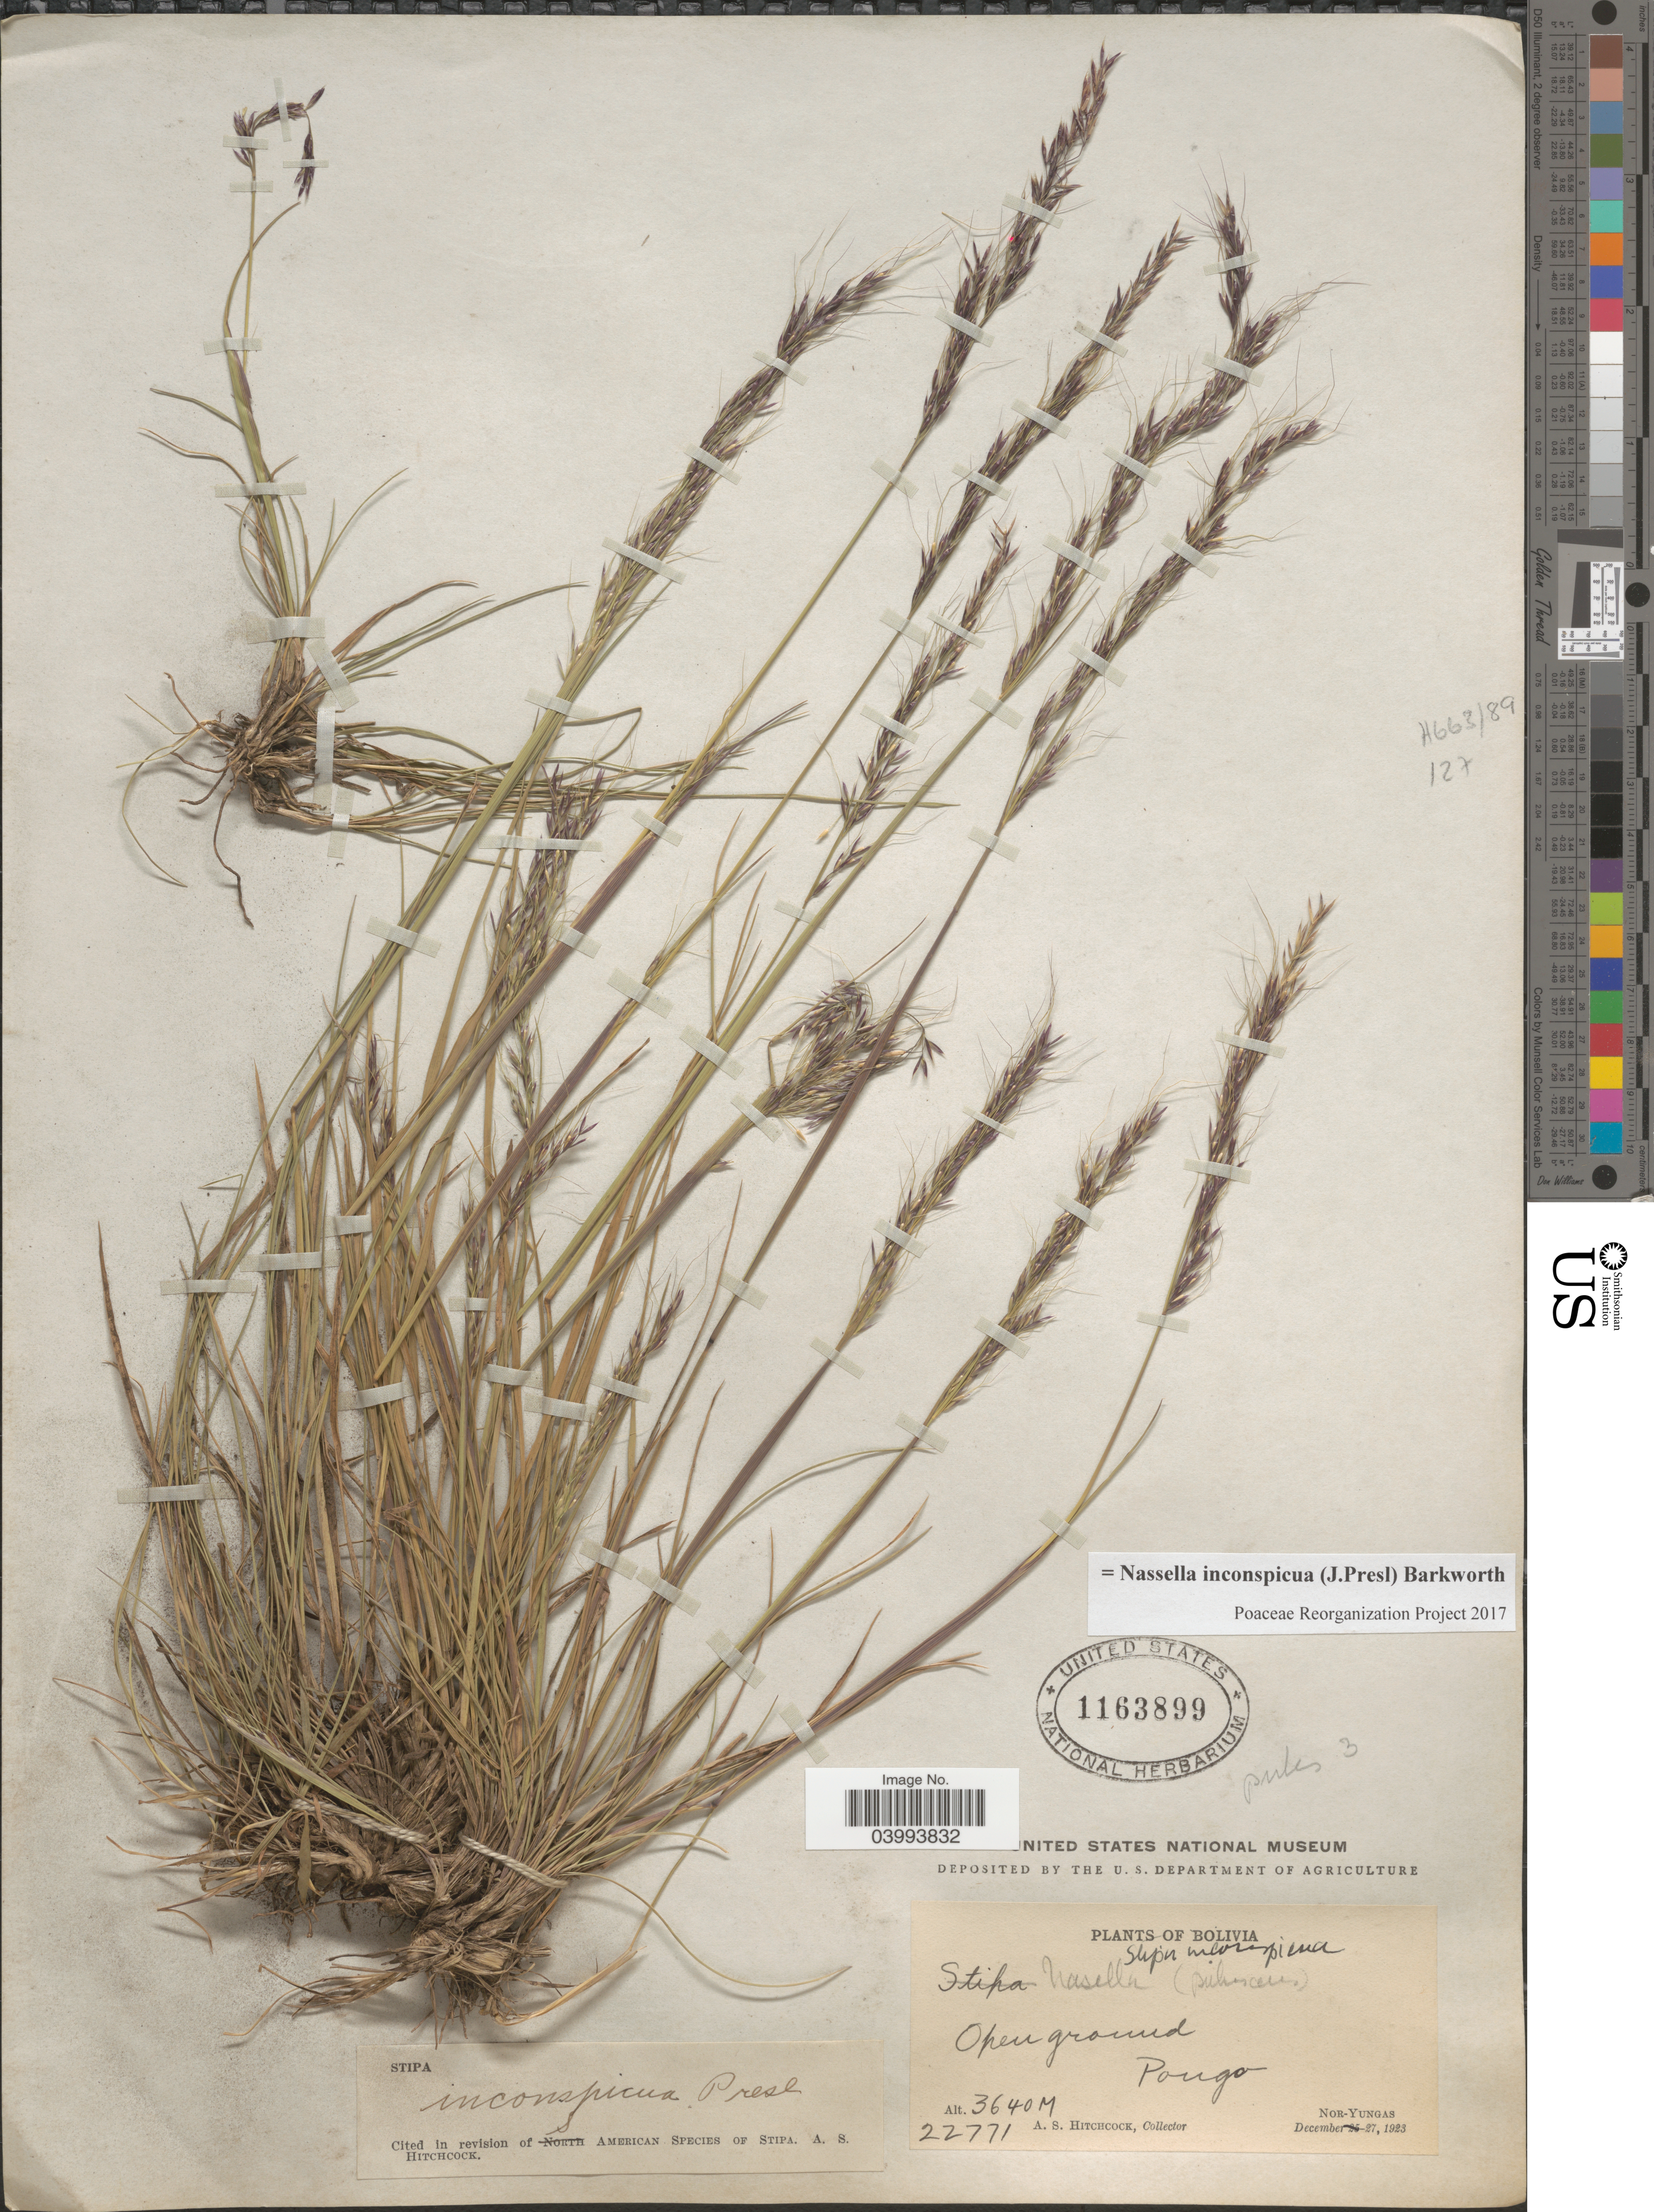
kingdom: Plantae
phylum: Tracheophyta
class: Liliopsida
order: Poales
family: Poaceae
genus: Nassella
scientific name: Nassella inconspicua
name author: (J. Presl) Barkworth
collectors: A. S. Hitchcock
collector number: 22771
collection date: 1923-12-27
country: Bolivia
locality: Pongo. Nor-Yungas.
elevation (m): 3640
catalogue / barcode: US 1163899